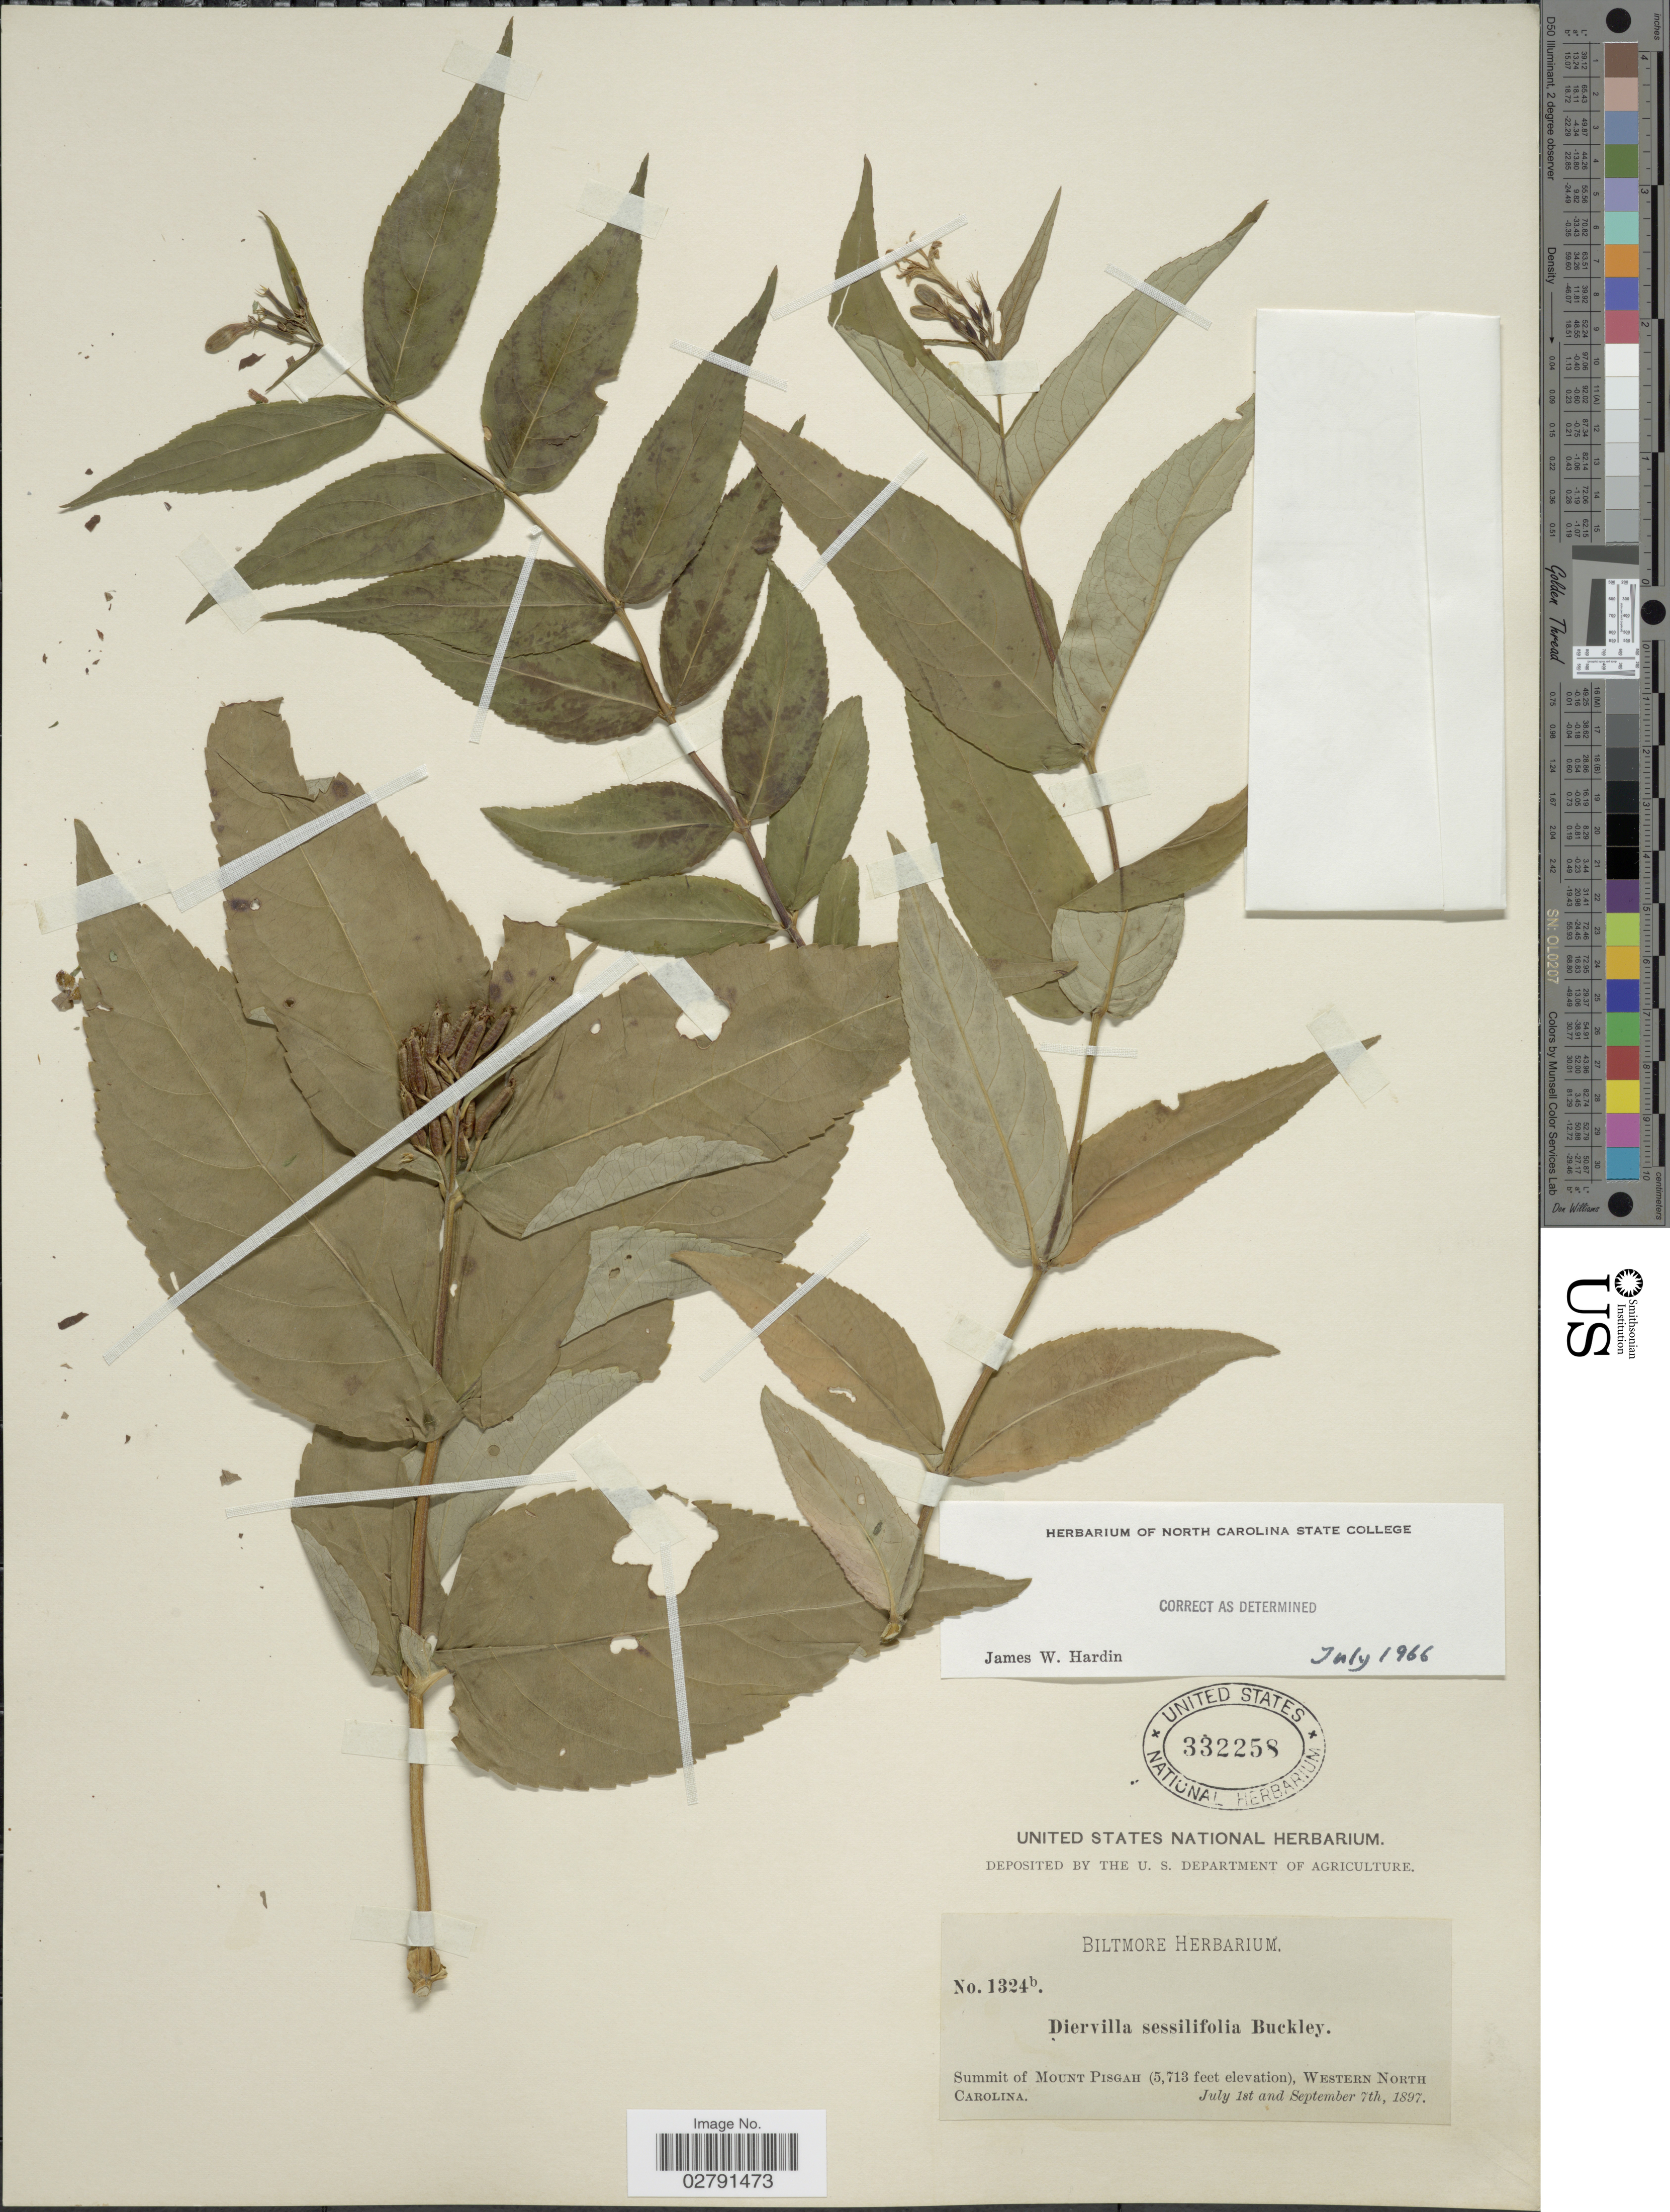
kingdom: Plantae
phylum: Tracheophyta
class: Magnoliopsida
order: Dipsacales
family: Caprifoliaceae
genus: Diervilla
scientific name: Diervilla sessilifolia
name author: Buckley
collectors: ex herb. Biltmore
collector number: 1324b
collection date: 1897-07-01/1897-09-07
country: United States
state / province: North Carolina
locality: Summit of Mount Pisgah, Western North Carolina.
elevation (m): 1741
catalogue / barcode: US 332258